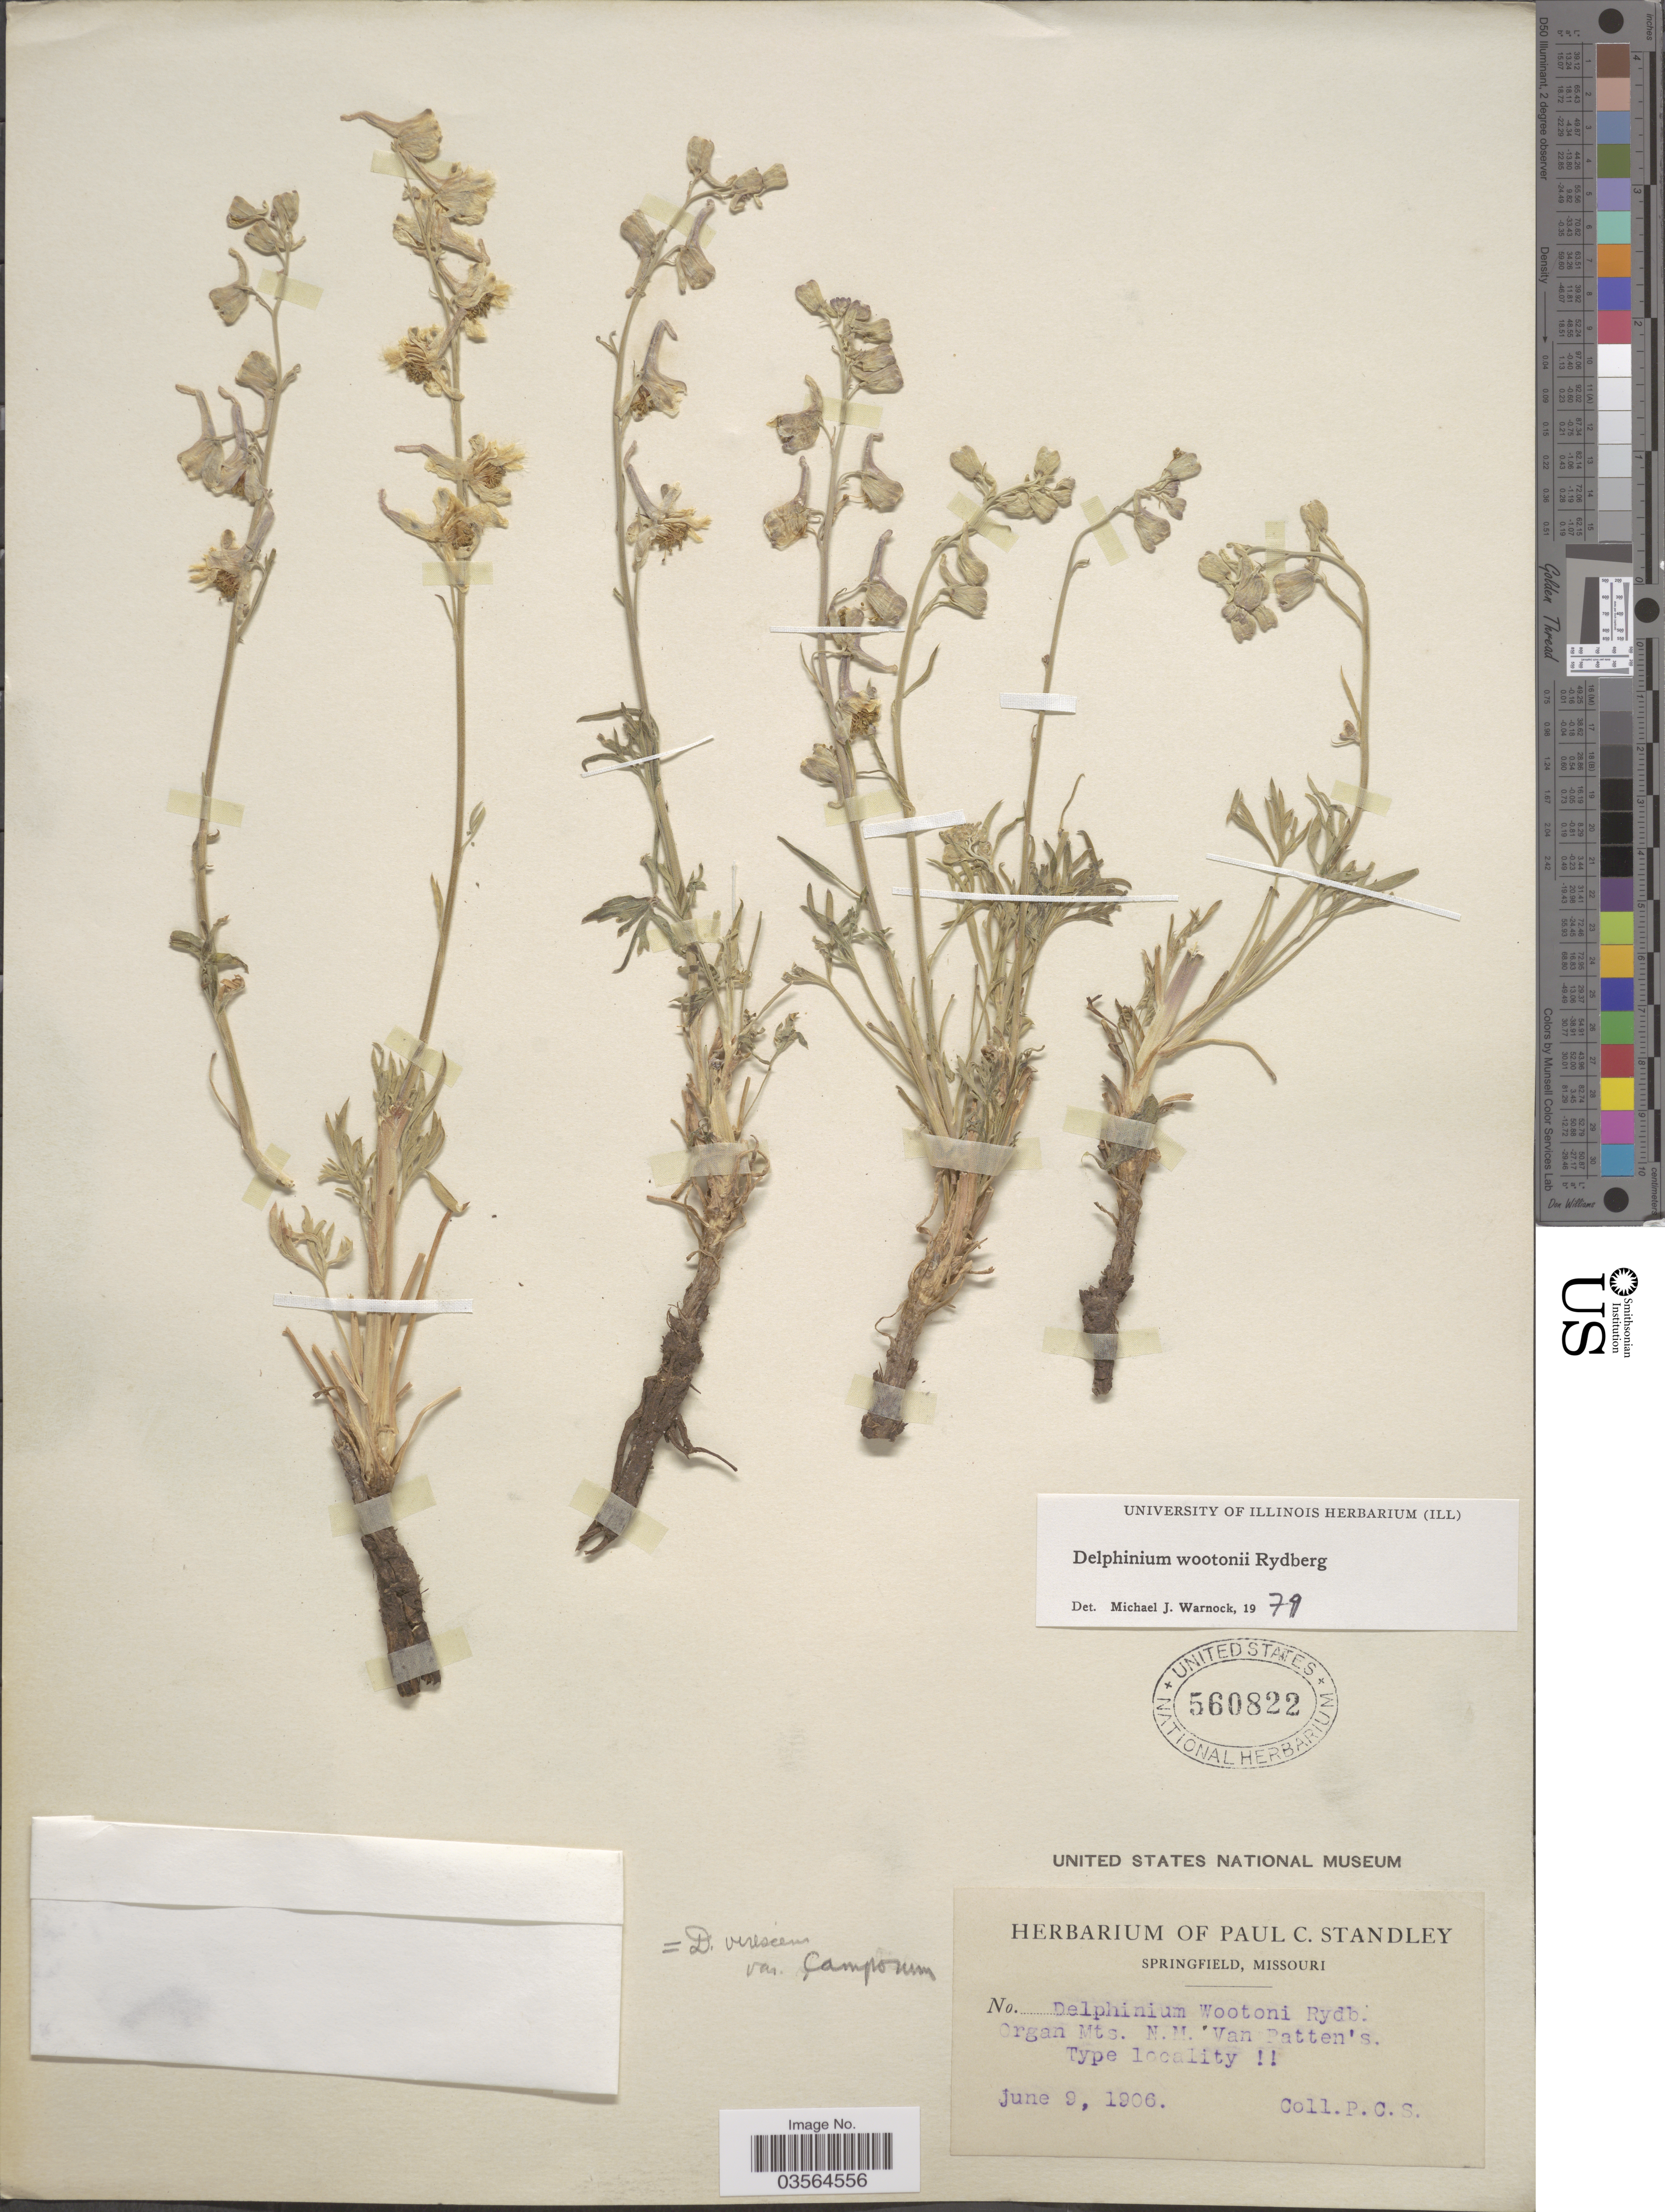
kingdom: Plantae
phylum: Tracheophyta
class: Magnoliopsida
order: Ranunculales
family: Ranunculaceae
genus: Delphinium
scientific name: Delphinium wootonii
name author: Rydb.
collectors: P. C. Standley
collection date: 1906-06-09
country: United States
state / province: New Mexico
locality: Organ Mts. Van Patten's.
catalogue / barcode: US 560822